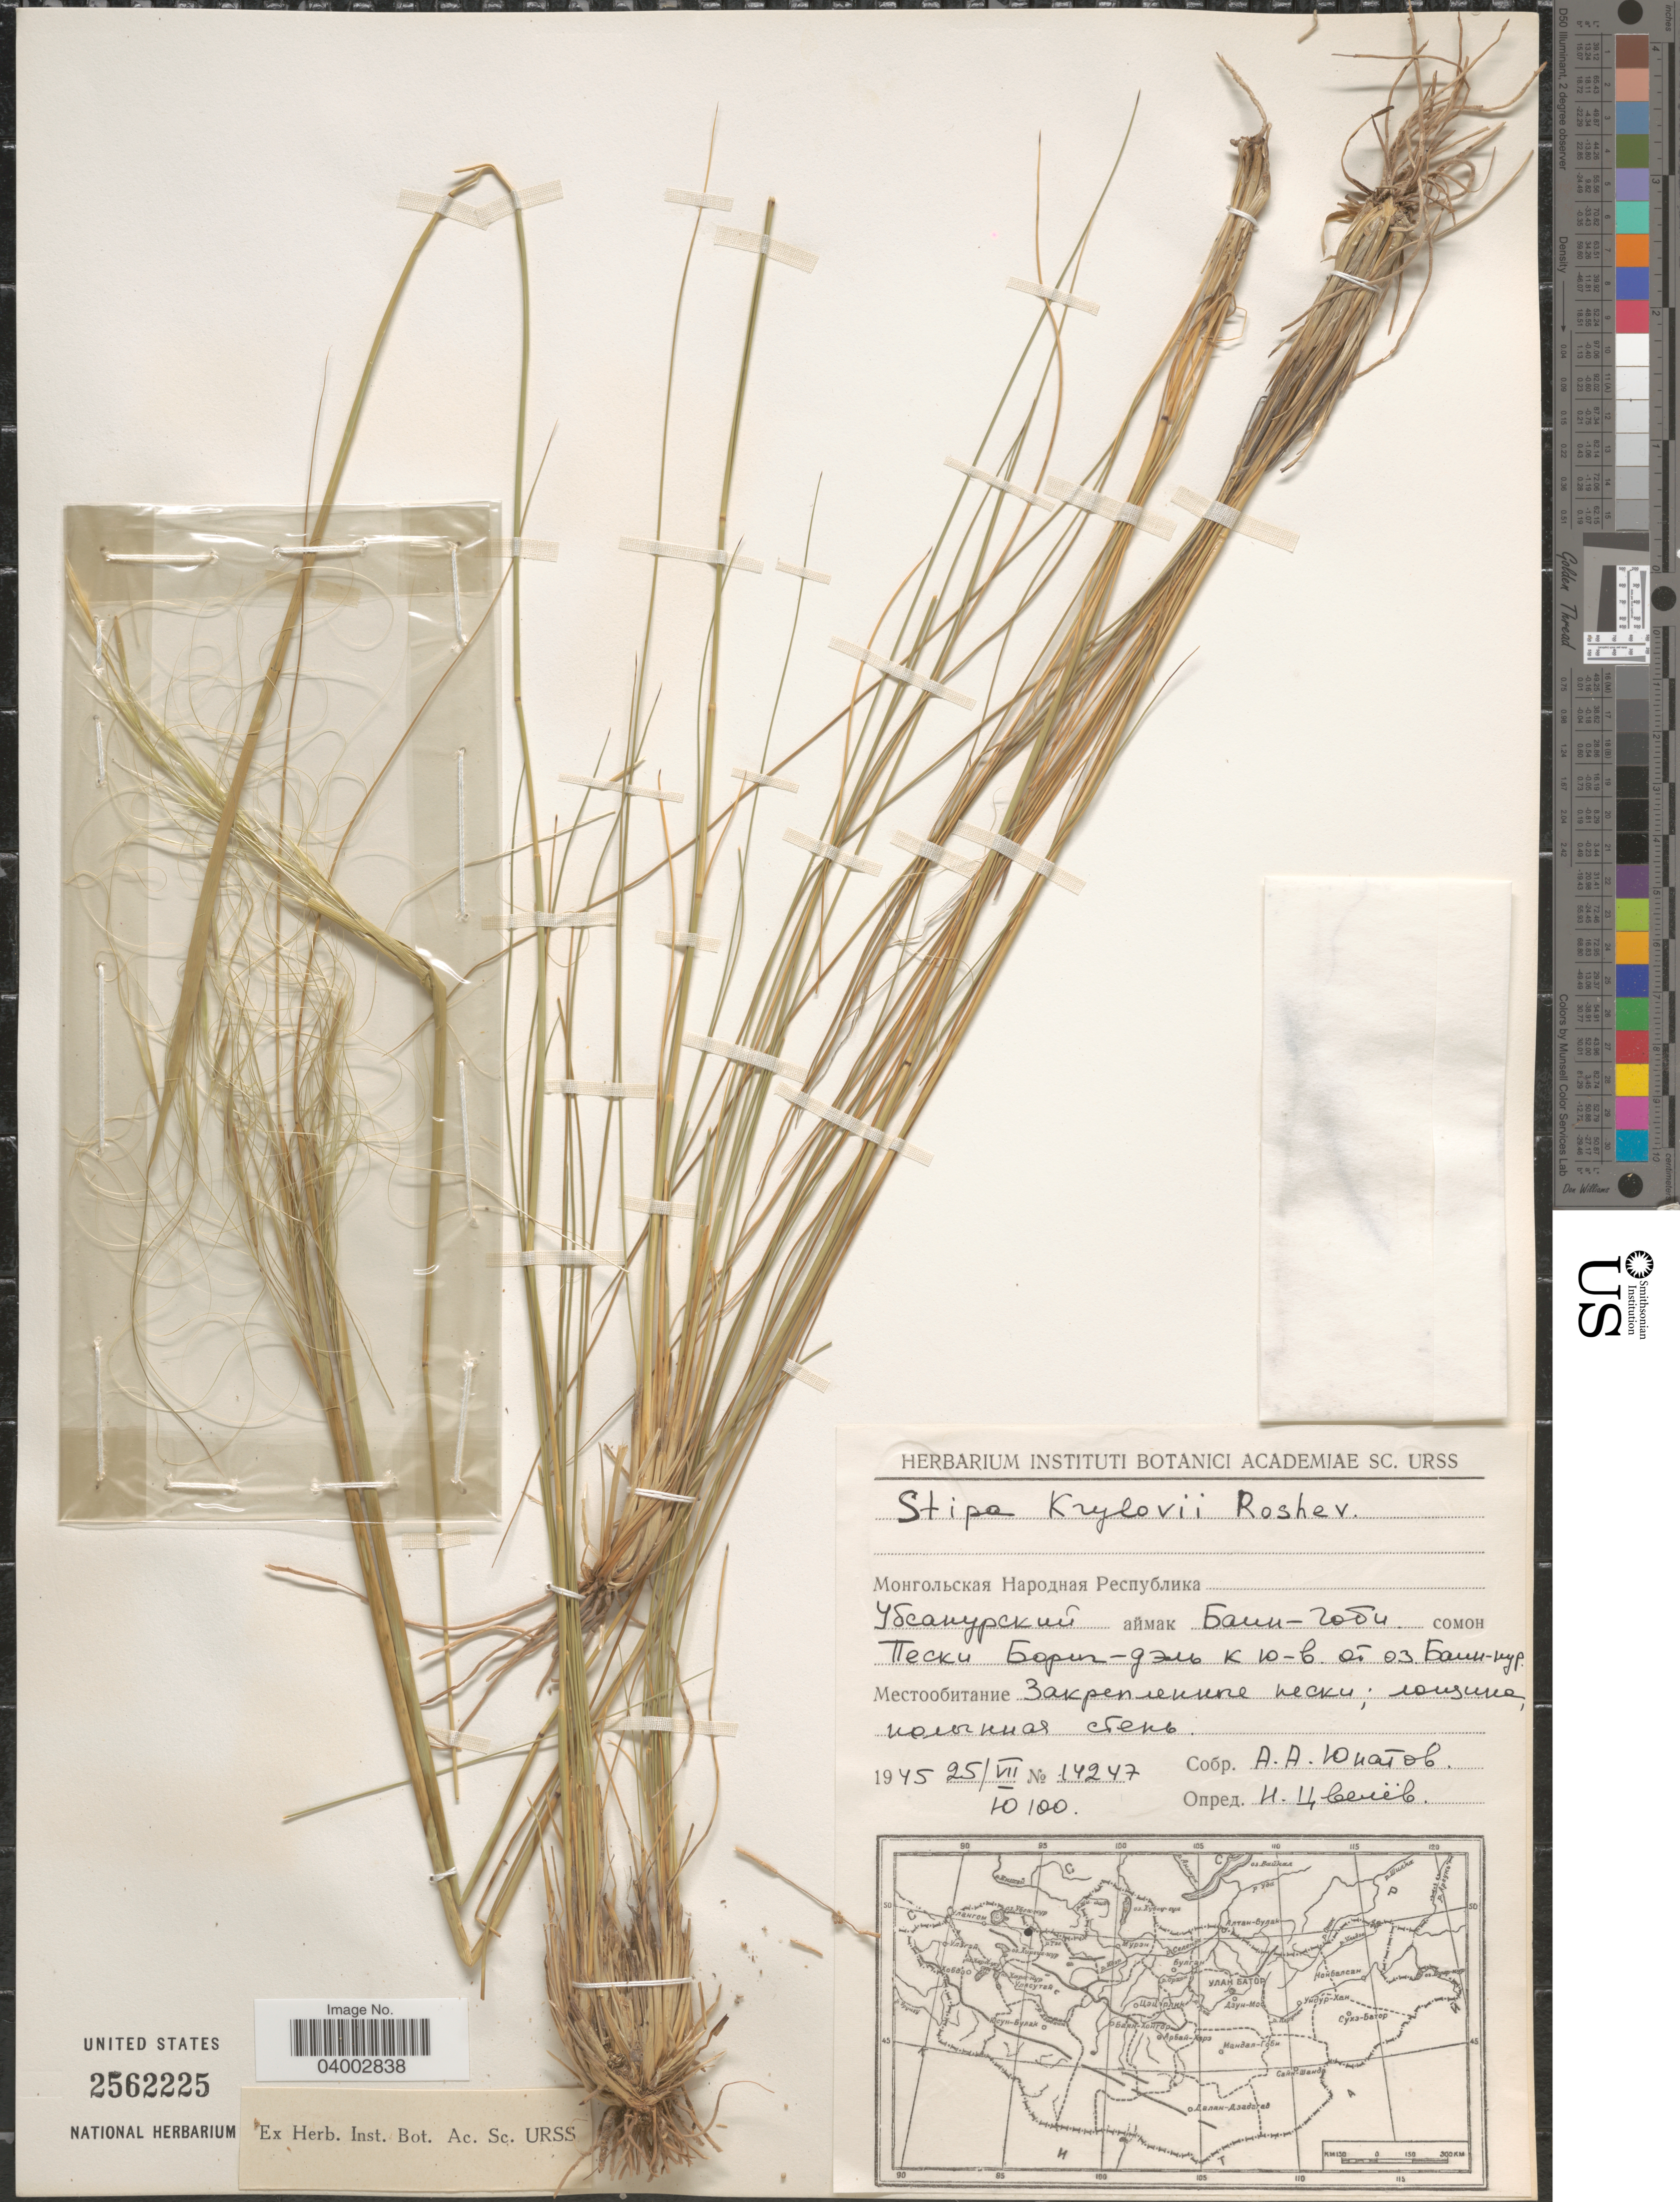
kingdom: Plantae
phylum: Tracheophyta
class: Liliopsida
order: Poales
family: Poaceae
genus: Stipa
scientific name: Stipa krylovii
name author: Roshev.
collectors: A. Unatov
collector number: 14247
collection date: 1945-07-25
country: Mongolia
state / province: Uvs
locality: Bain-Govi desert, SE of Bain-Nur lake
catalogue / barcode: US 2562225